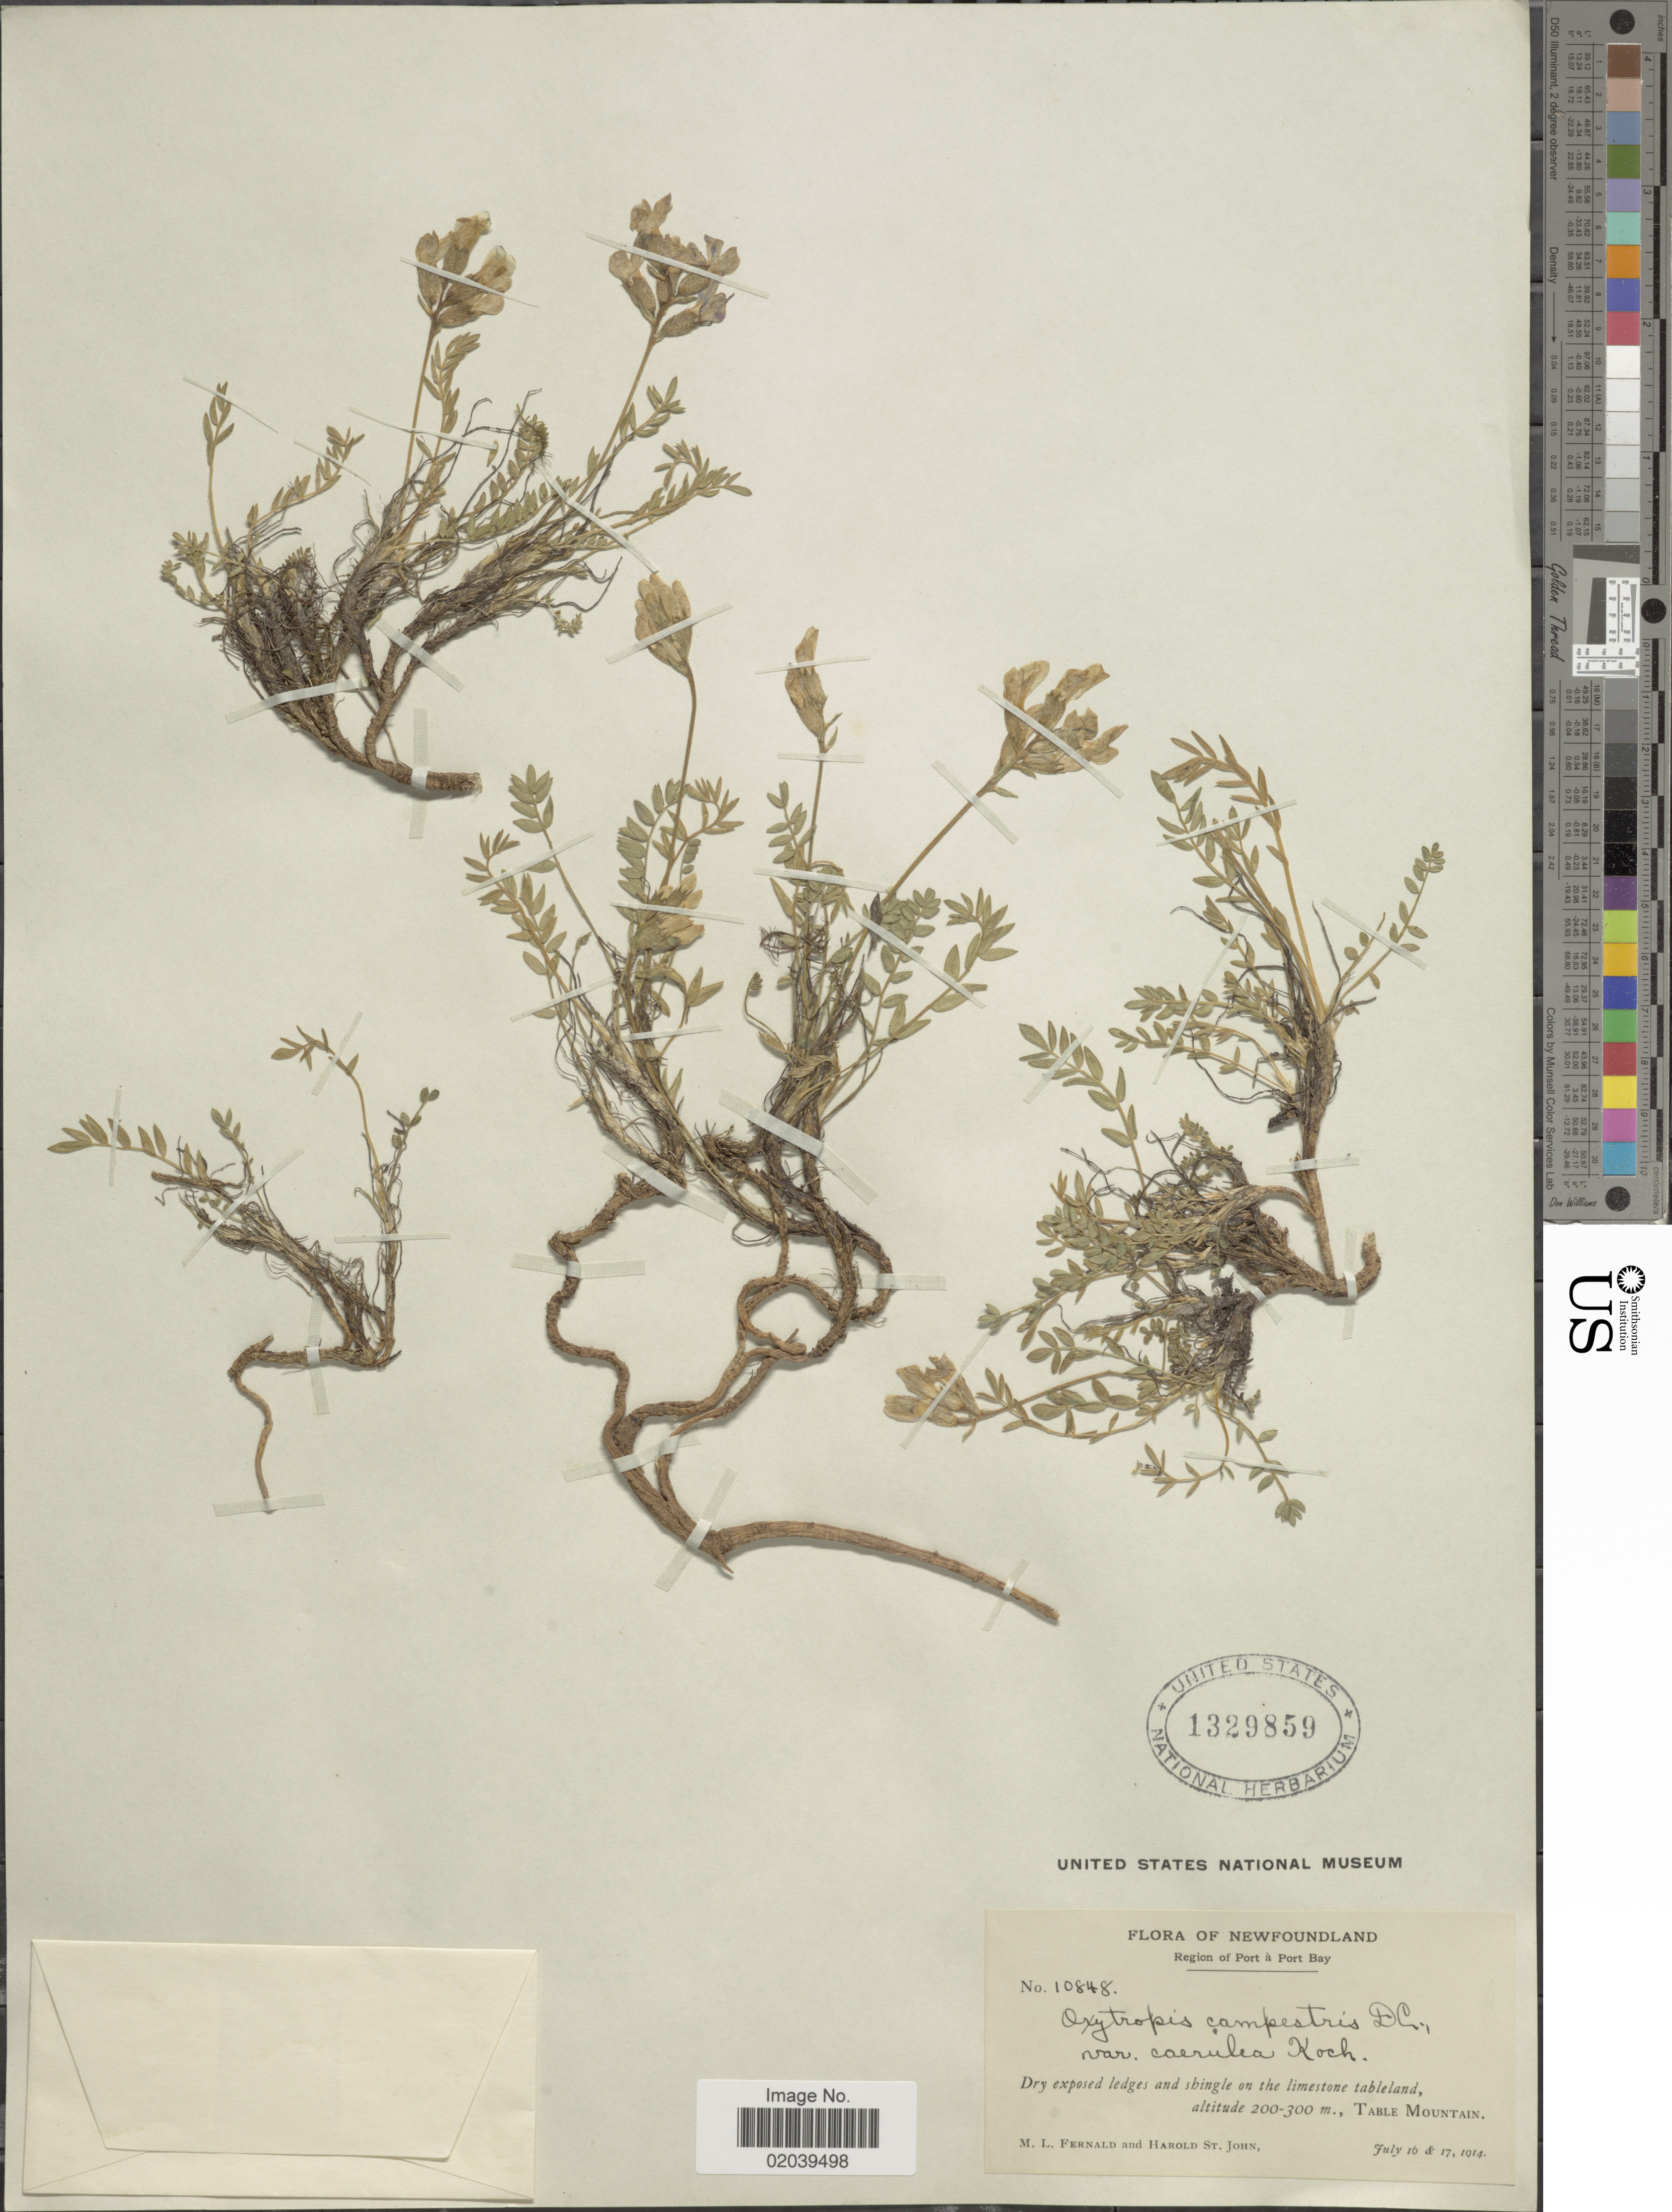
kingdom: Plantae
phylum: Tracheophyta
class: Magnoliopsida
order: Fabales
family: Fabaceae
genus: Oxytropis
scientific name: Oxytropis campestris var. terrae-novae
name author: (Fernald) Barneby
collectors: M. L. Fernald & H. St. John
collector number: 10848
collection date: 1914-07-16/1914-07-17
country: Canada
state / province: Newfoundland and Labrador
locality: Region of Port a Port Bay, Table Mountain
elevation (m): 200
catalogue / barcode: US 1329859